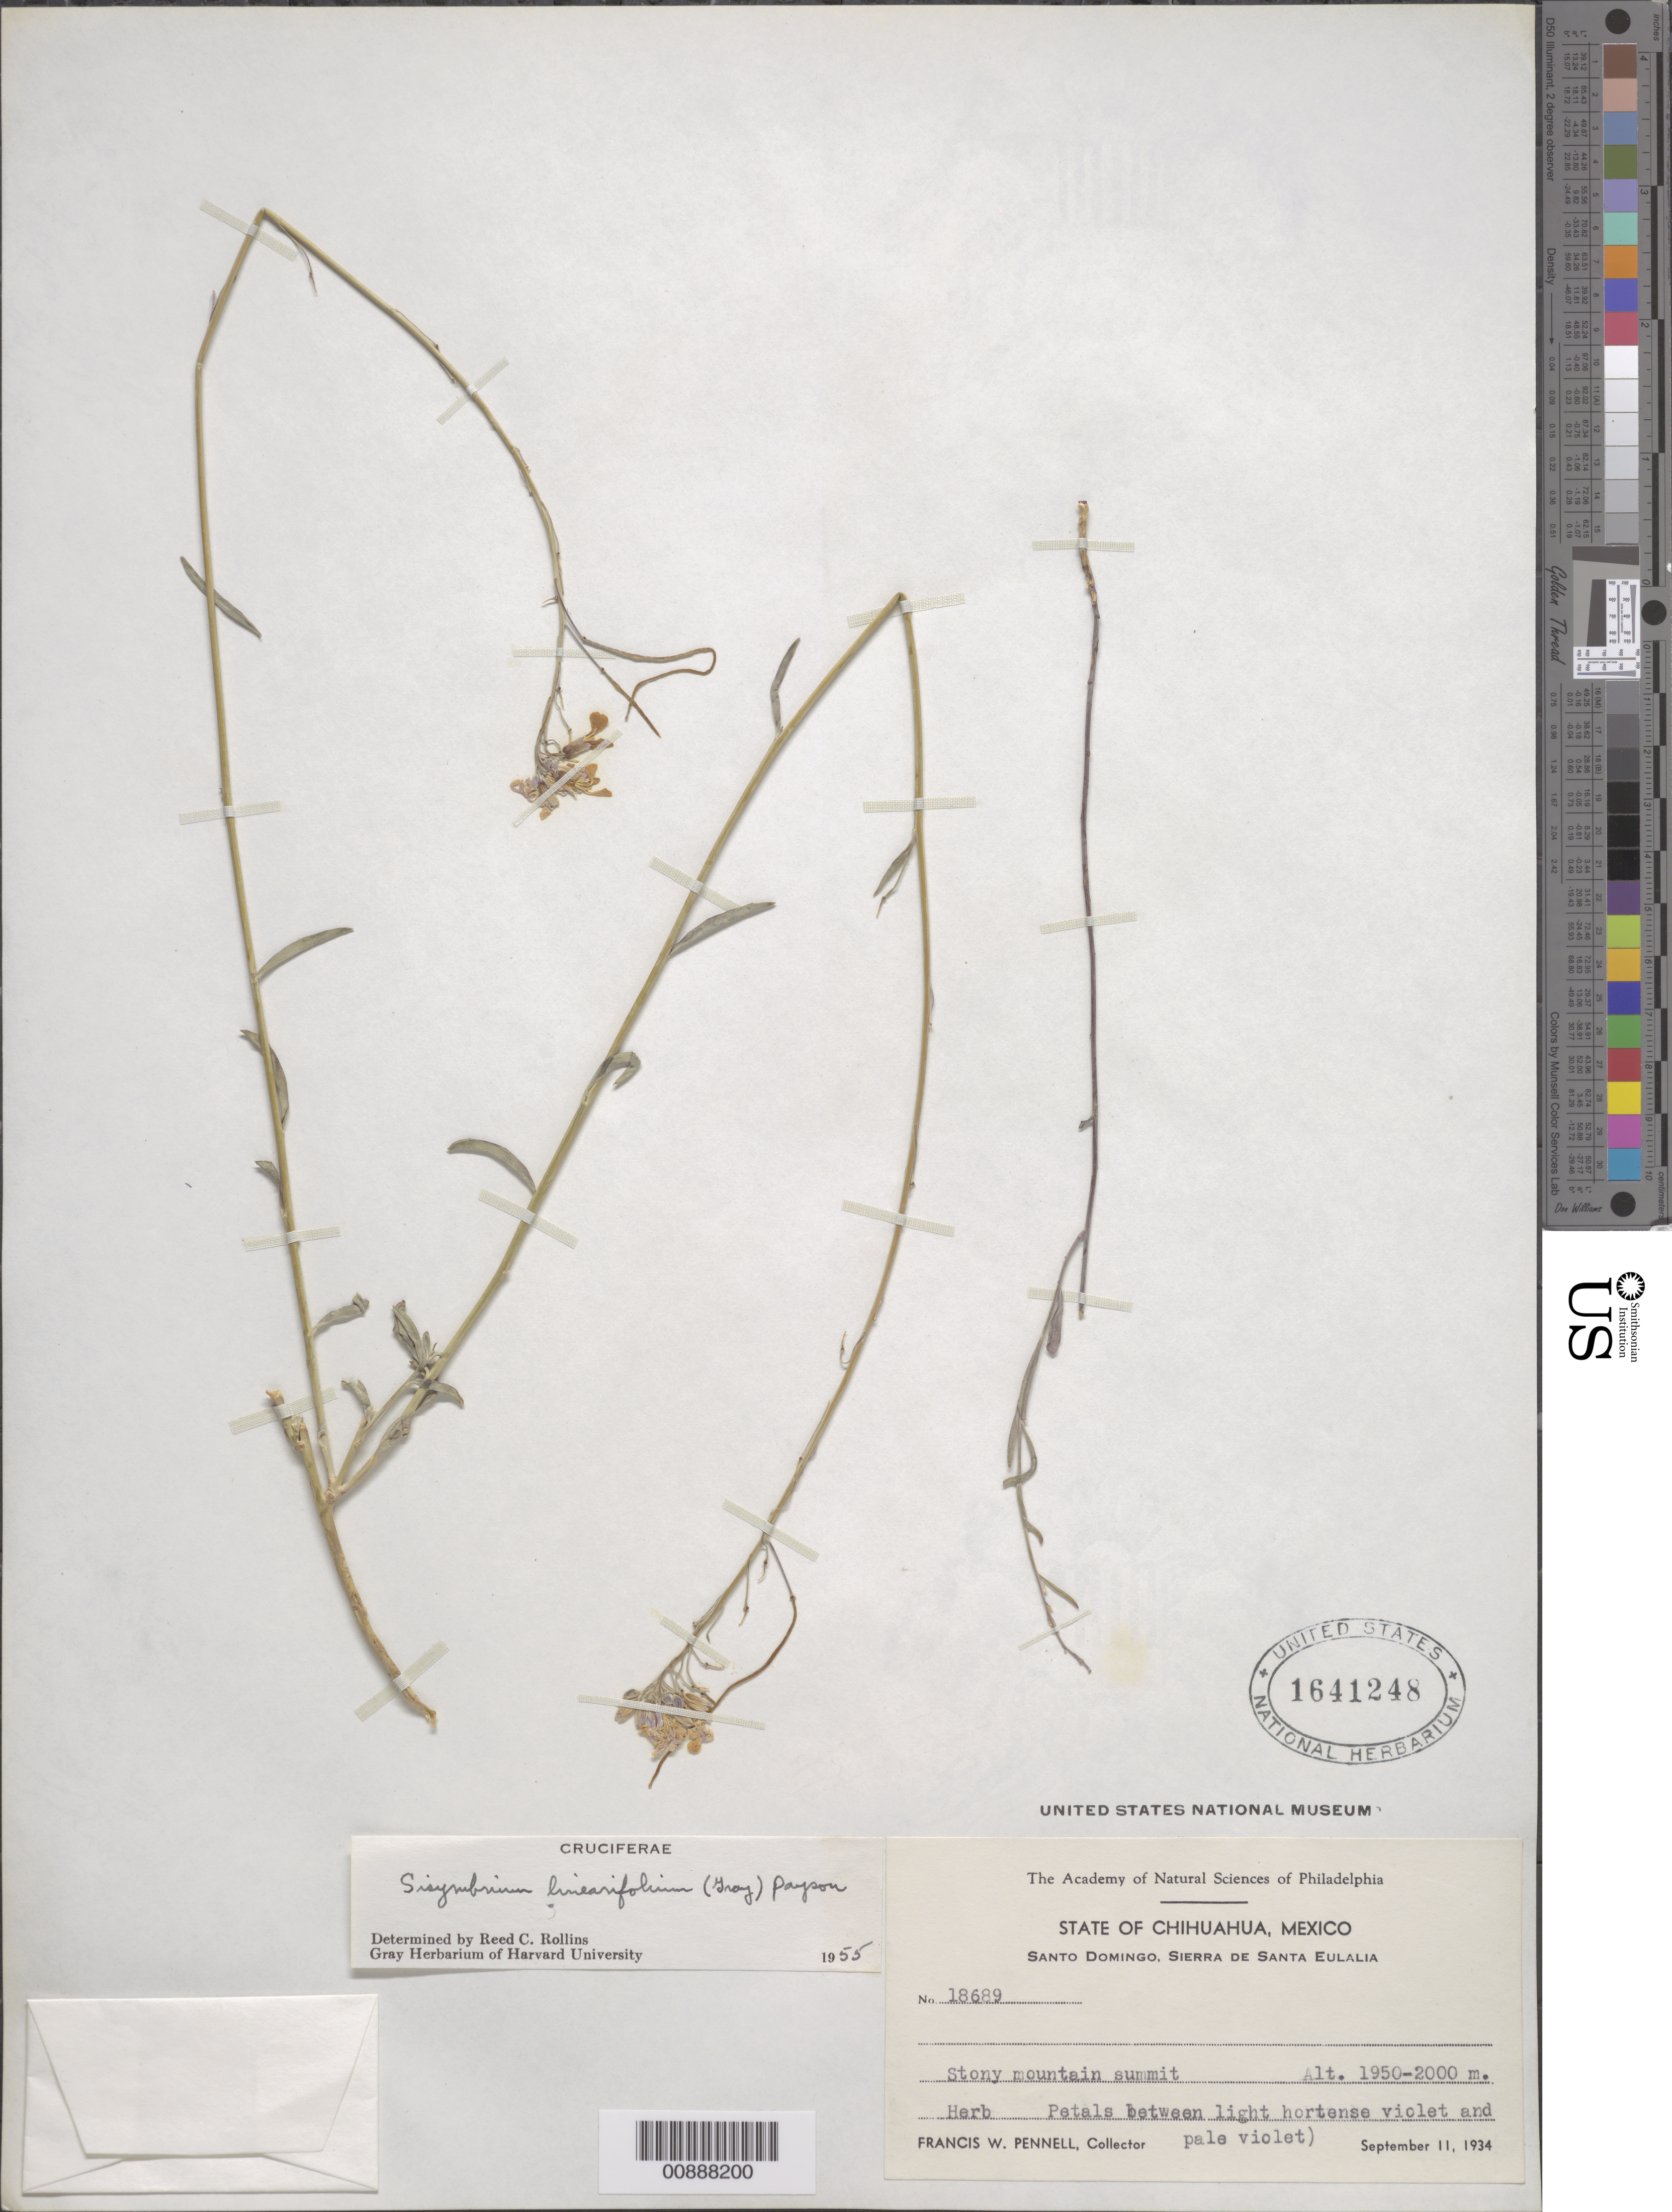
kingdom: Plantae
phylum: Tracheophyta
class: Magnoliopsida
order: Brassicales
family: Brassicaceae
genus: Sisymbrium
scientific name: Sisymbrium linearifolium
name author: (A. Gray) Payson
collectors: F. W. Pennell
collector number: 18689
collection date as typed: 11 Sep 1934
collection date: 1934-09-11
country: Mexico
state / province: Chihuahua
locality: Santo Domingo, Sierra de Santa Eulalia, Chihuahua.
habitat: Stony mountain summit.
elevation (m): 2000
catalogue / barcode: US 1641248